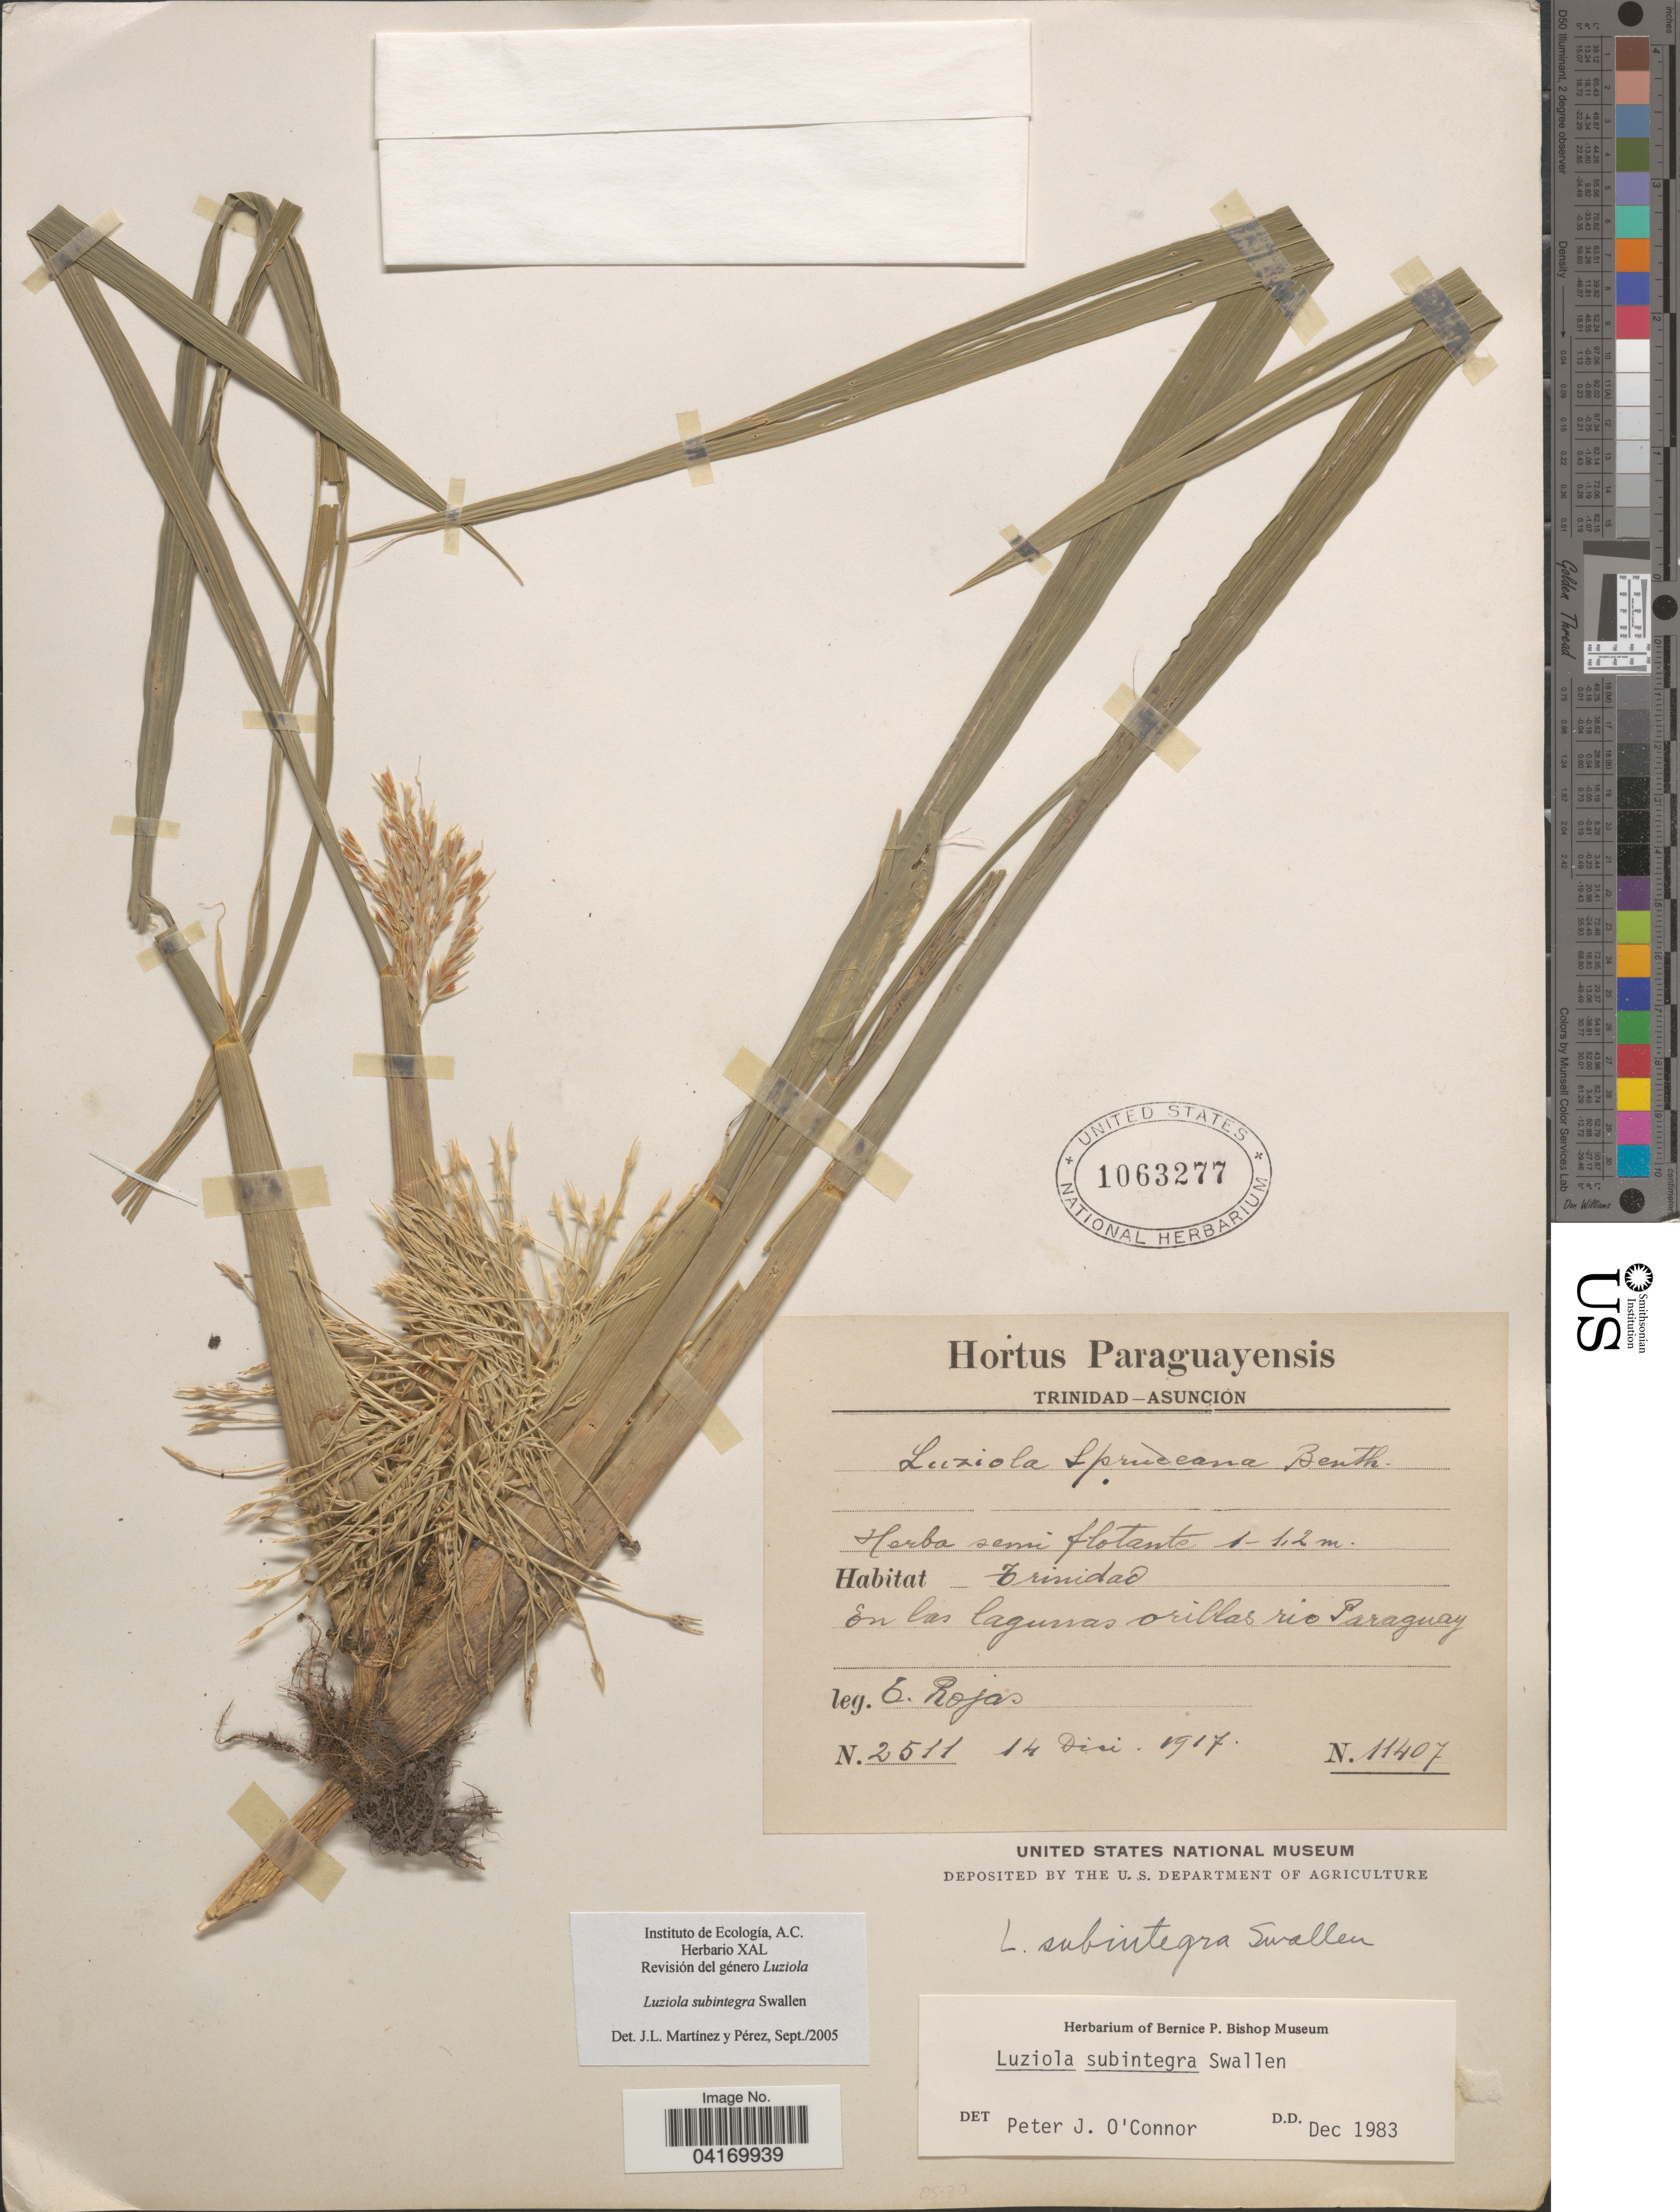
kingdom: Plantae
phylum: Tracheophyta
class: Liliopsida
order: Poales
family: Poaceae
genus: Luziola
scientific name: Luziola subintegra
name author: Swallen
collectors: E. Rojas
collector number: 2511/11407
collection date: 1917-12-14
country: Paraguay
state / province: Asuncion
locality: Trinidad. En las lagunas orillas rio Paraguay.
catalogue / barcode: US 1063277